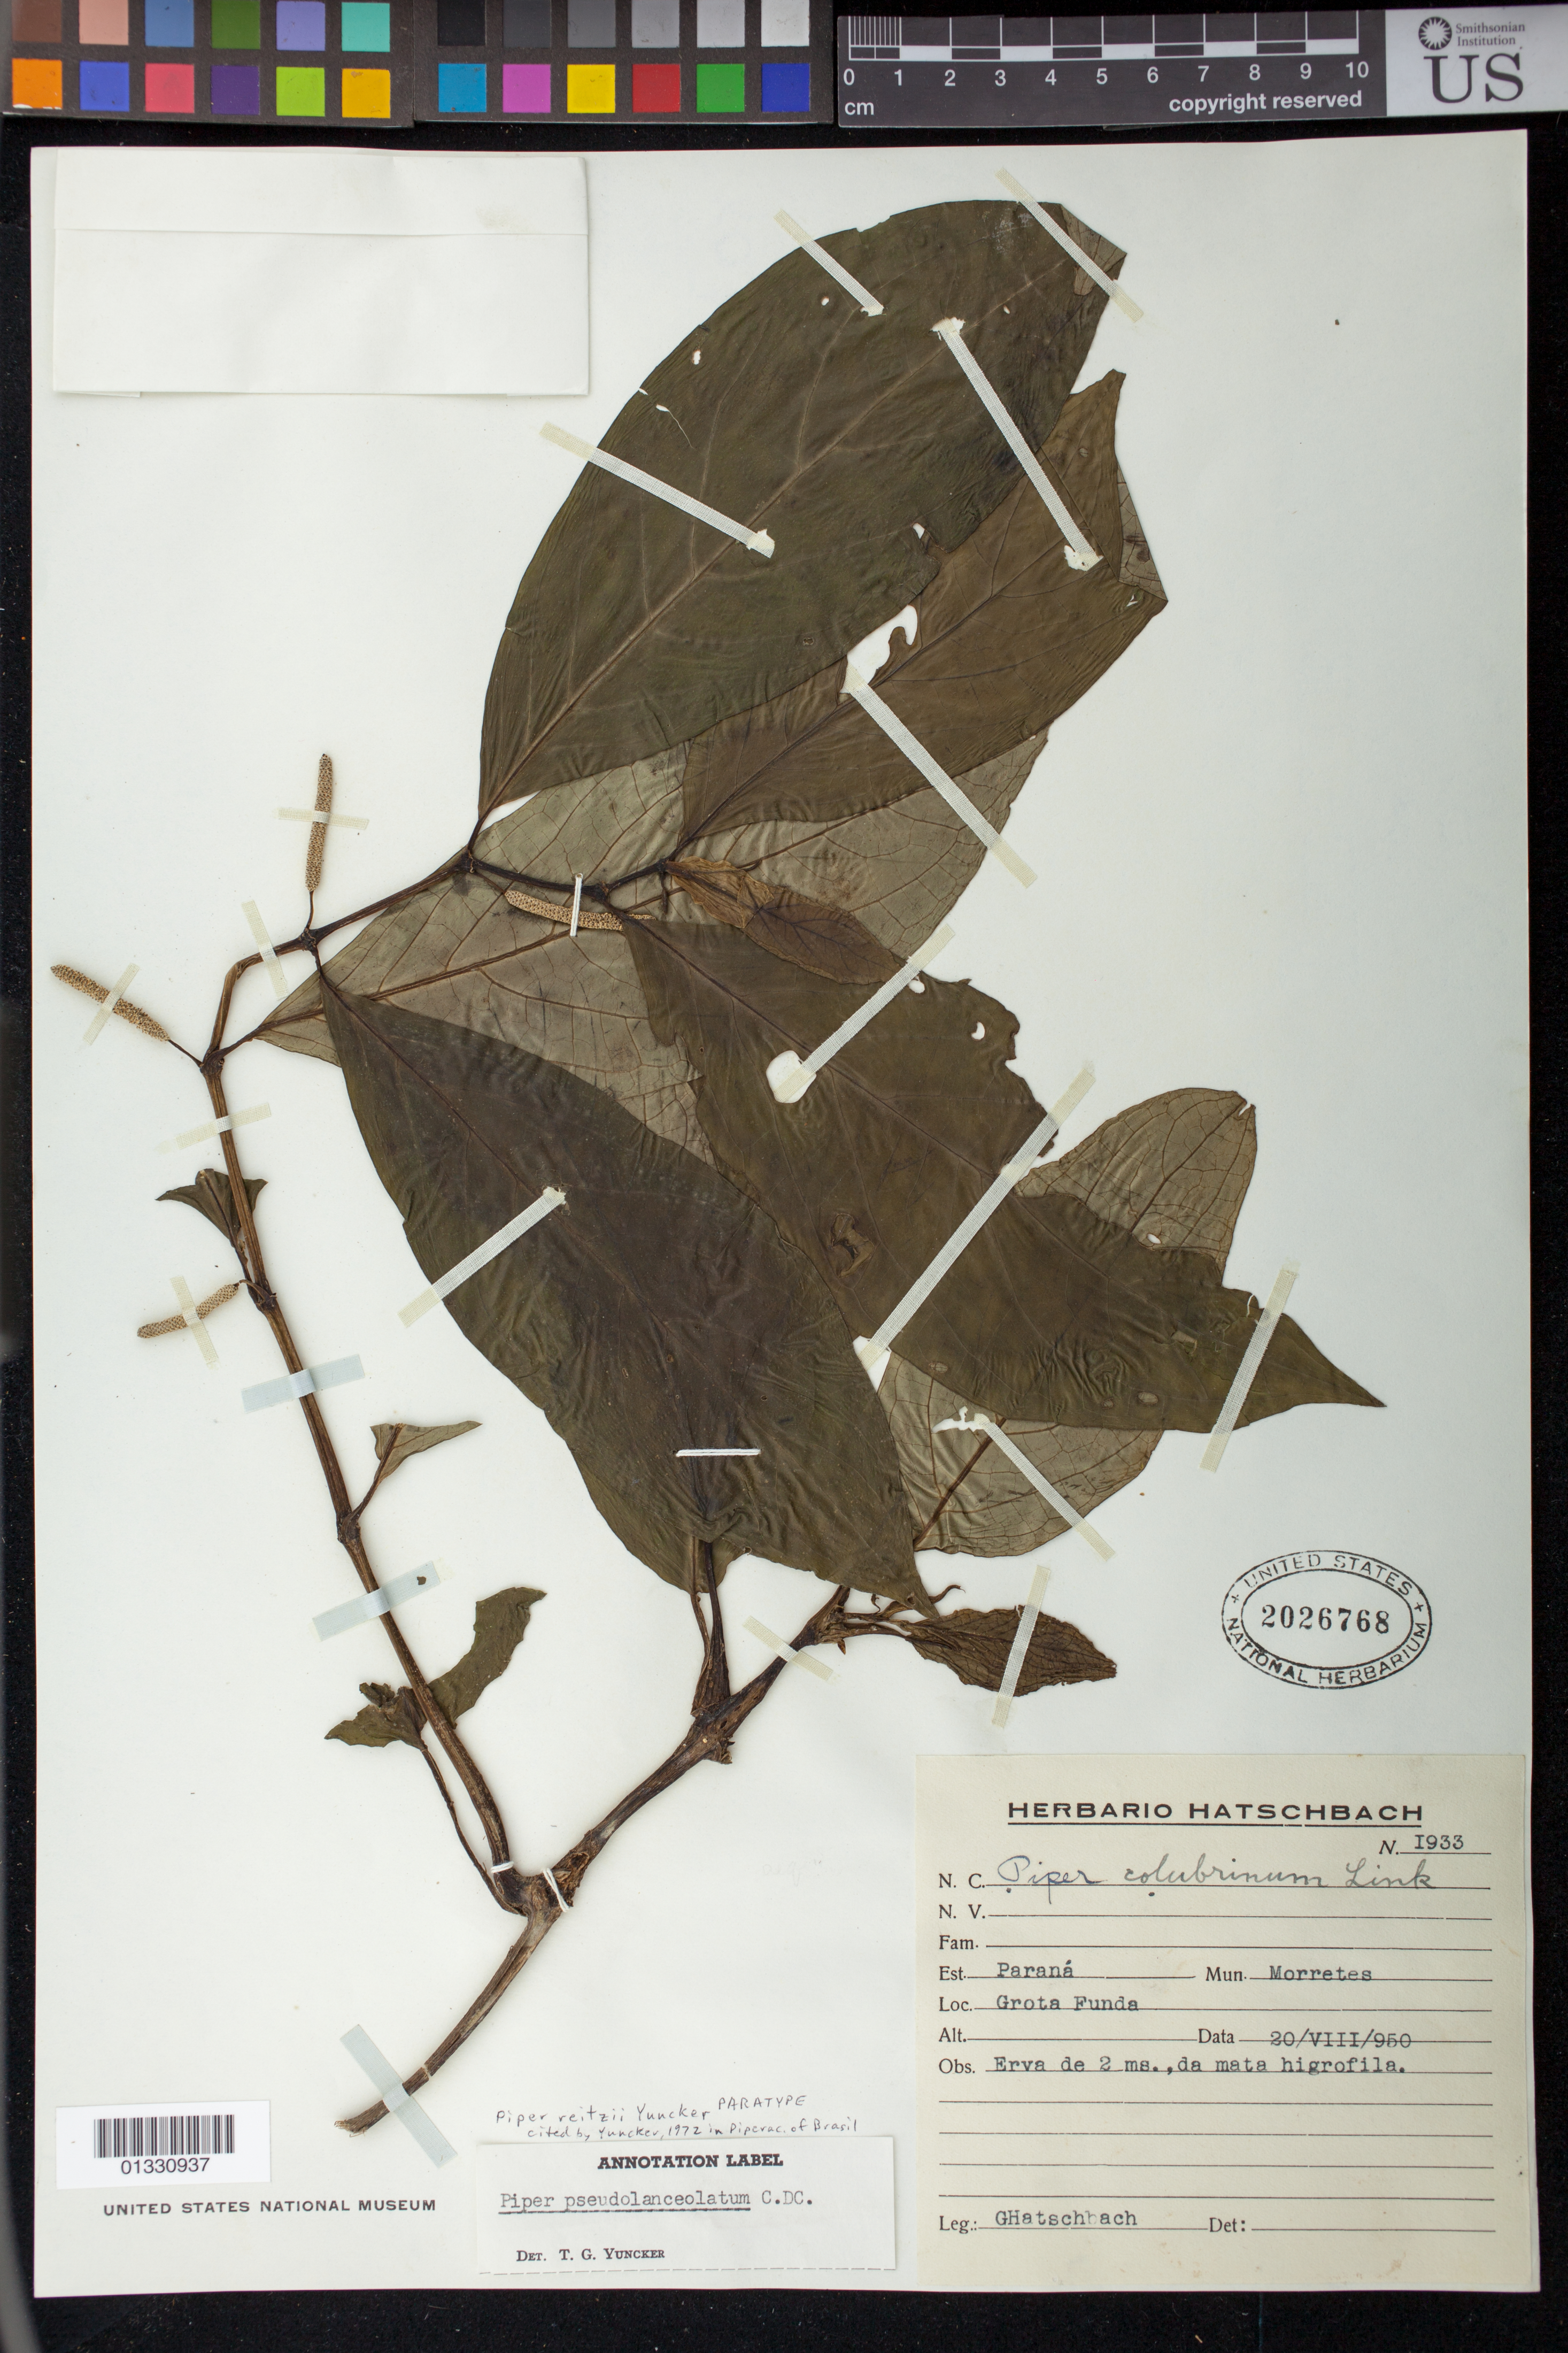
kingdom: Plantae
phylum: Tracheophyta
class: Magnoliopsida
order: Piperales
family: Piperaceae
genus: Piper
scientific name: Piper reitzii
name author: Yunck.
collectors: G. Hatschbach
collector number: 1933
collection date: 1950-08-20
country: Brazil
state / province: Paraná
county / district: Morretes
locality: Grota Funda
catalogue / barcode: US 2026768